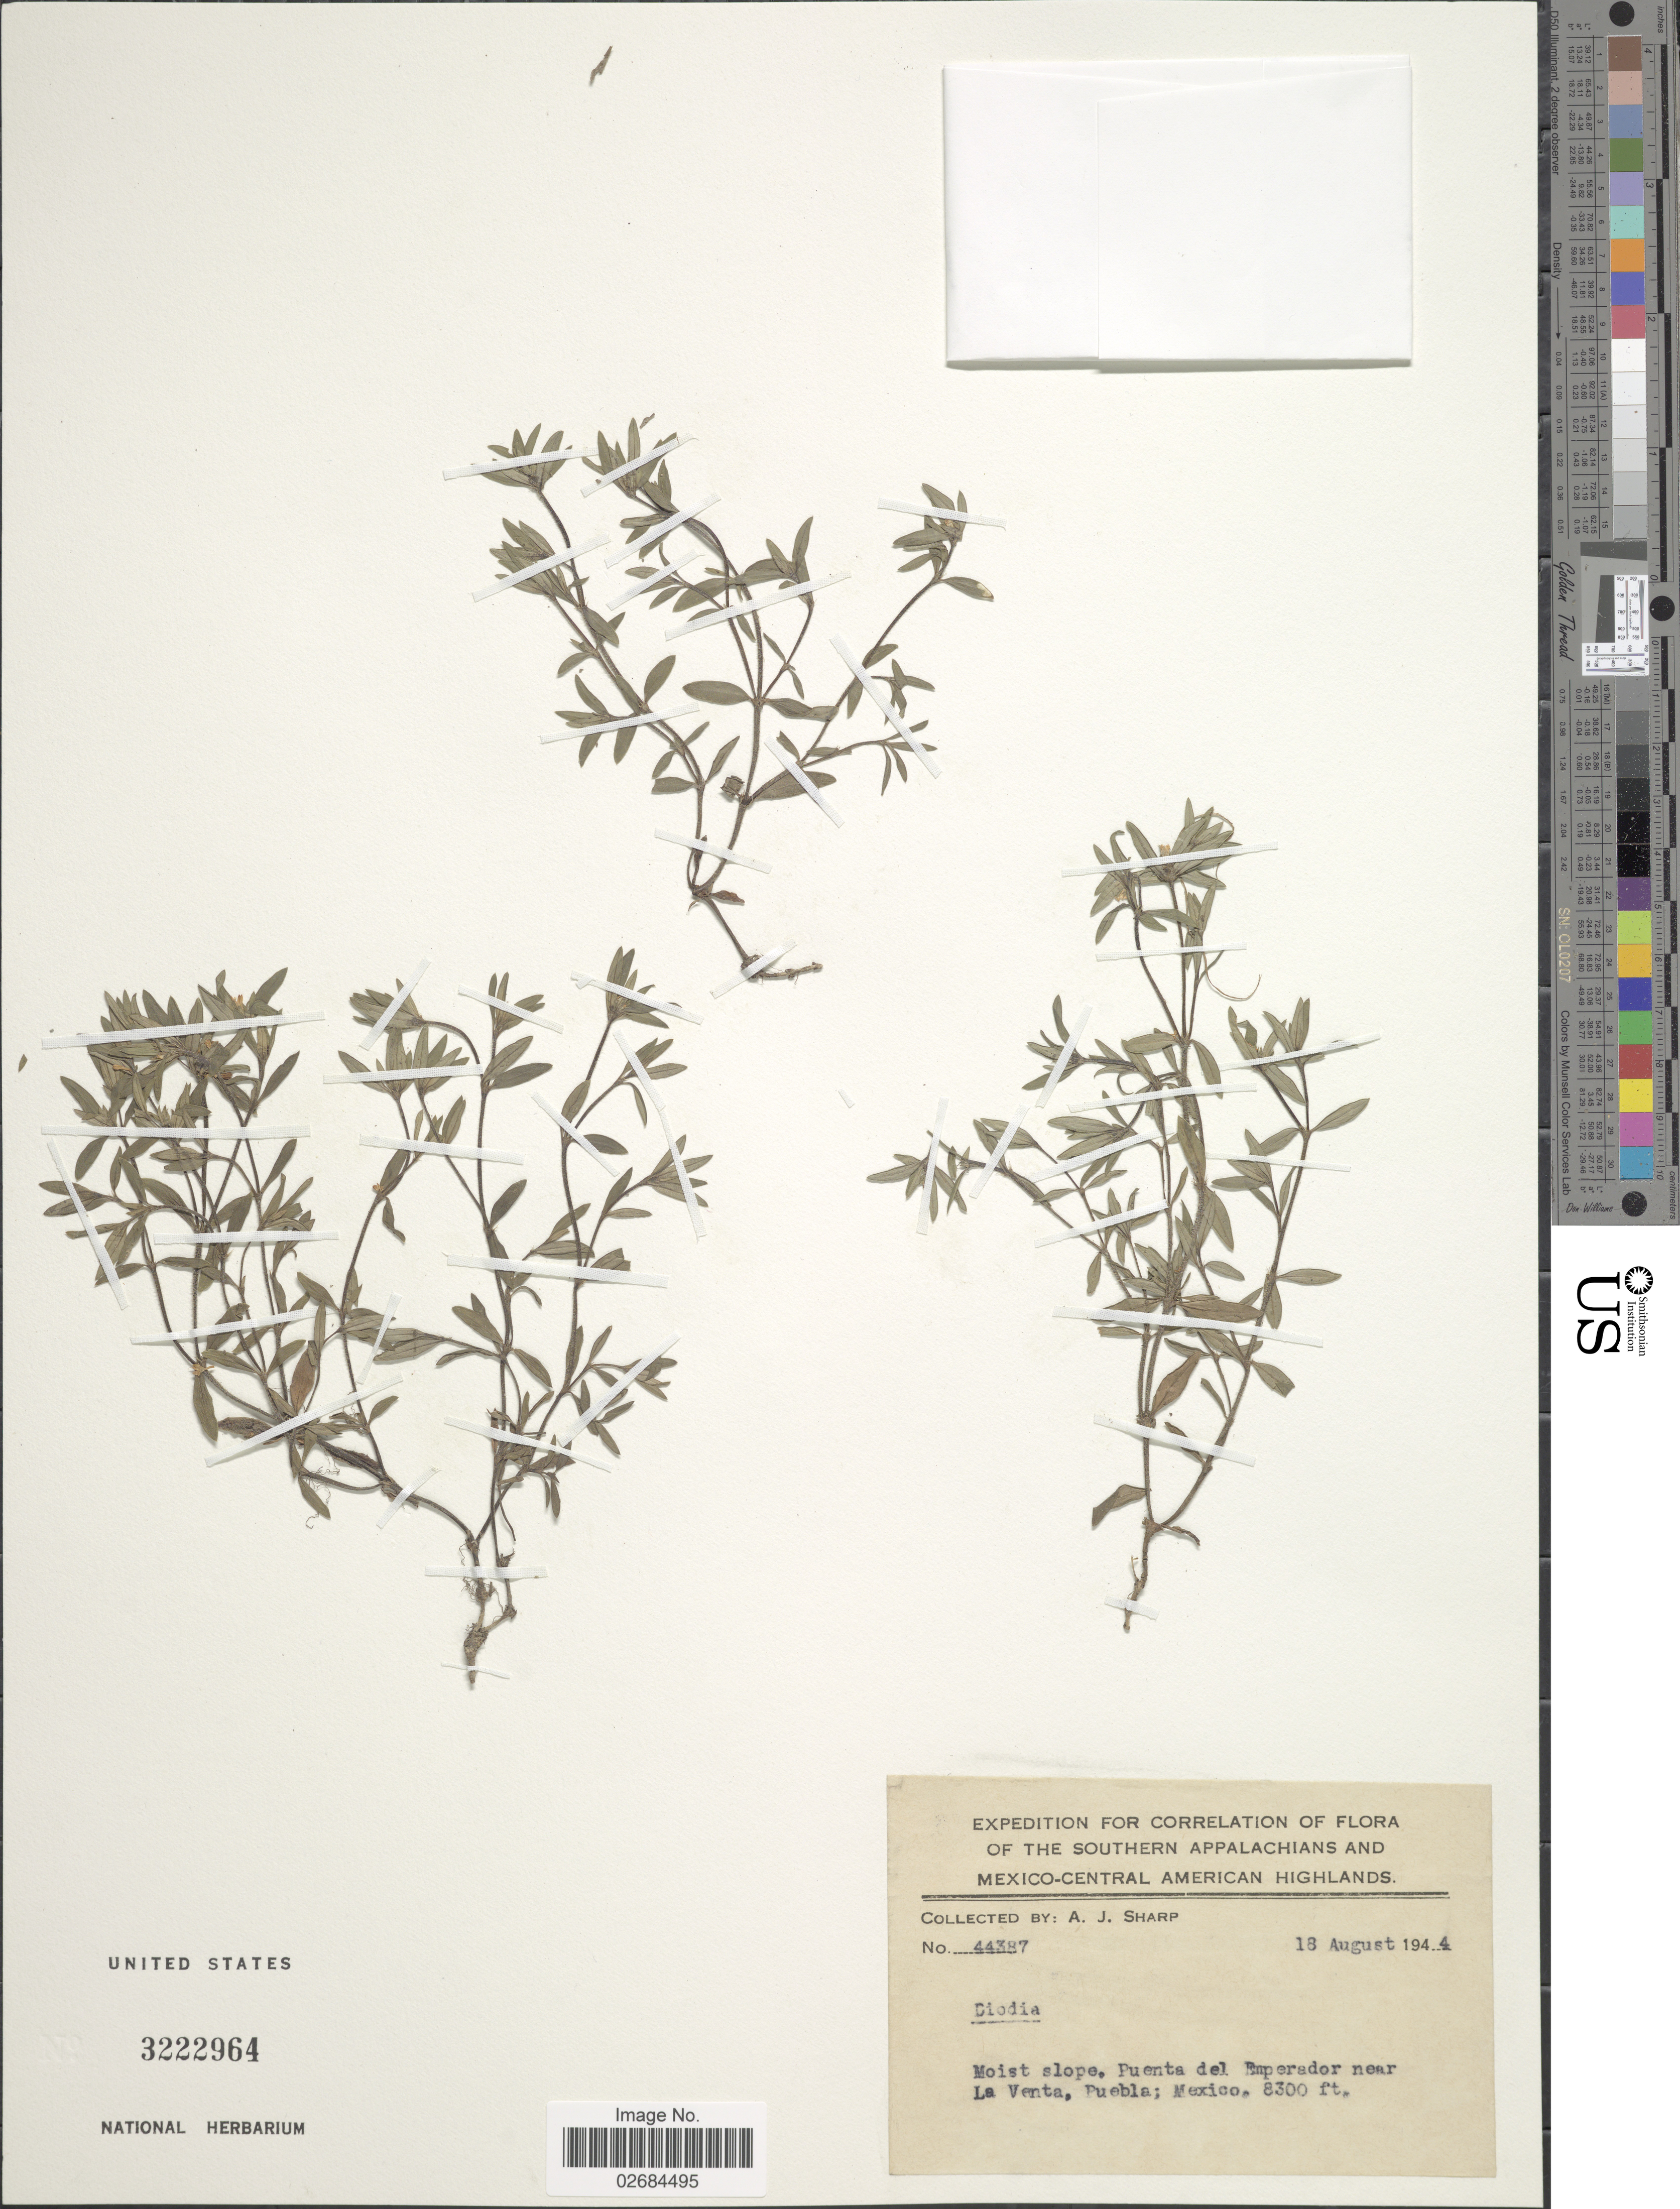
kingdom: Plantae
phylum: Tracheophyta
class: Magnoliopsida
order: Gentianales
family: Rubiaceae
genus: Diodia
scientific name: Diodia sp.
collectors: A. J. Sharp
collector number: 44387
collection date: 1944-08-18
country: Mexico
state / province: Puebla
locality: Southern Appalachian and Mexico-Central American Highlands. Puenta del Emperador near La Venta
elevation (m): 2530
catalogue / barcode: US 3222964